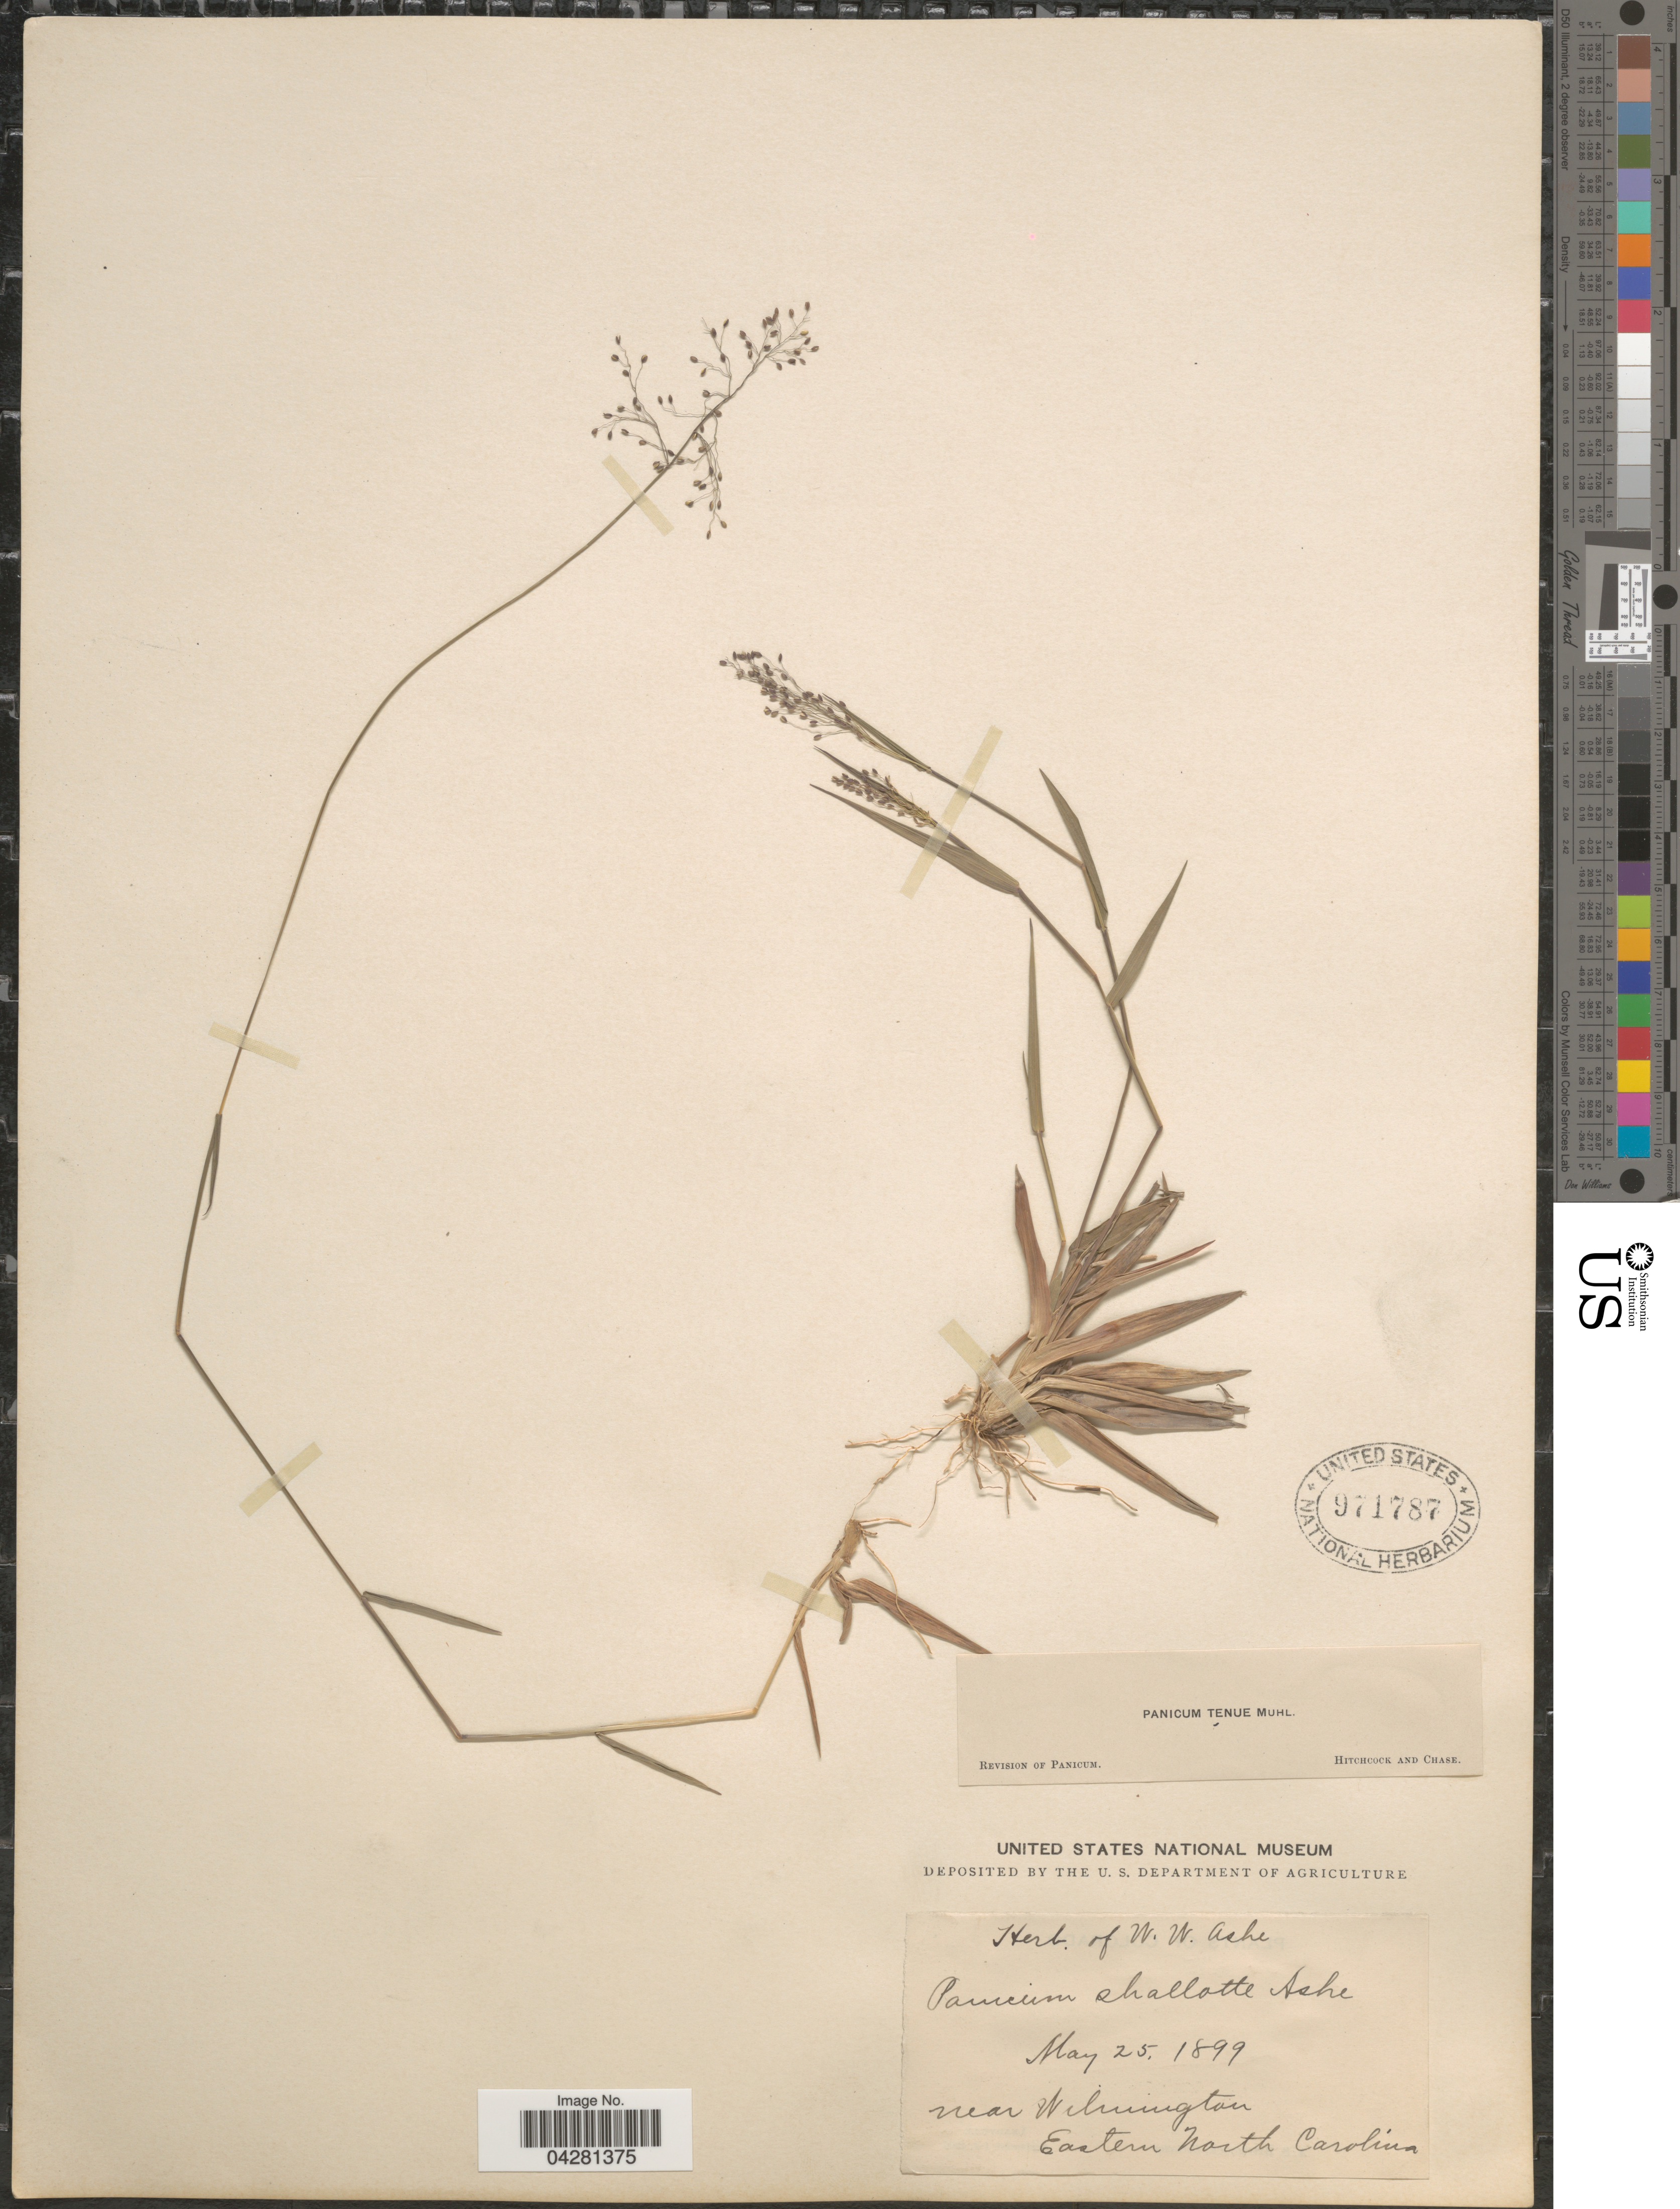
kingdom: Plantae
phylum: Tracheophyta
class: Liliopsida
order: Poales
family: Poaceae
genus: Dichanthelium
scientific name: Dichanthelium dichotomum var. unciphyllum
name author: (Trin.) Davidse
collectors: ex herb. W.W. Ashe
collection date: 1899-05-25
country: United States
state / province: North Carolina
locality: Near Wilmington. Eastern North Carolina.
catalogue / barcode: US 971787